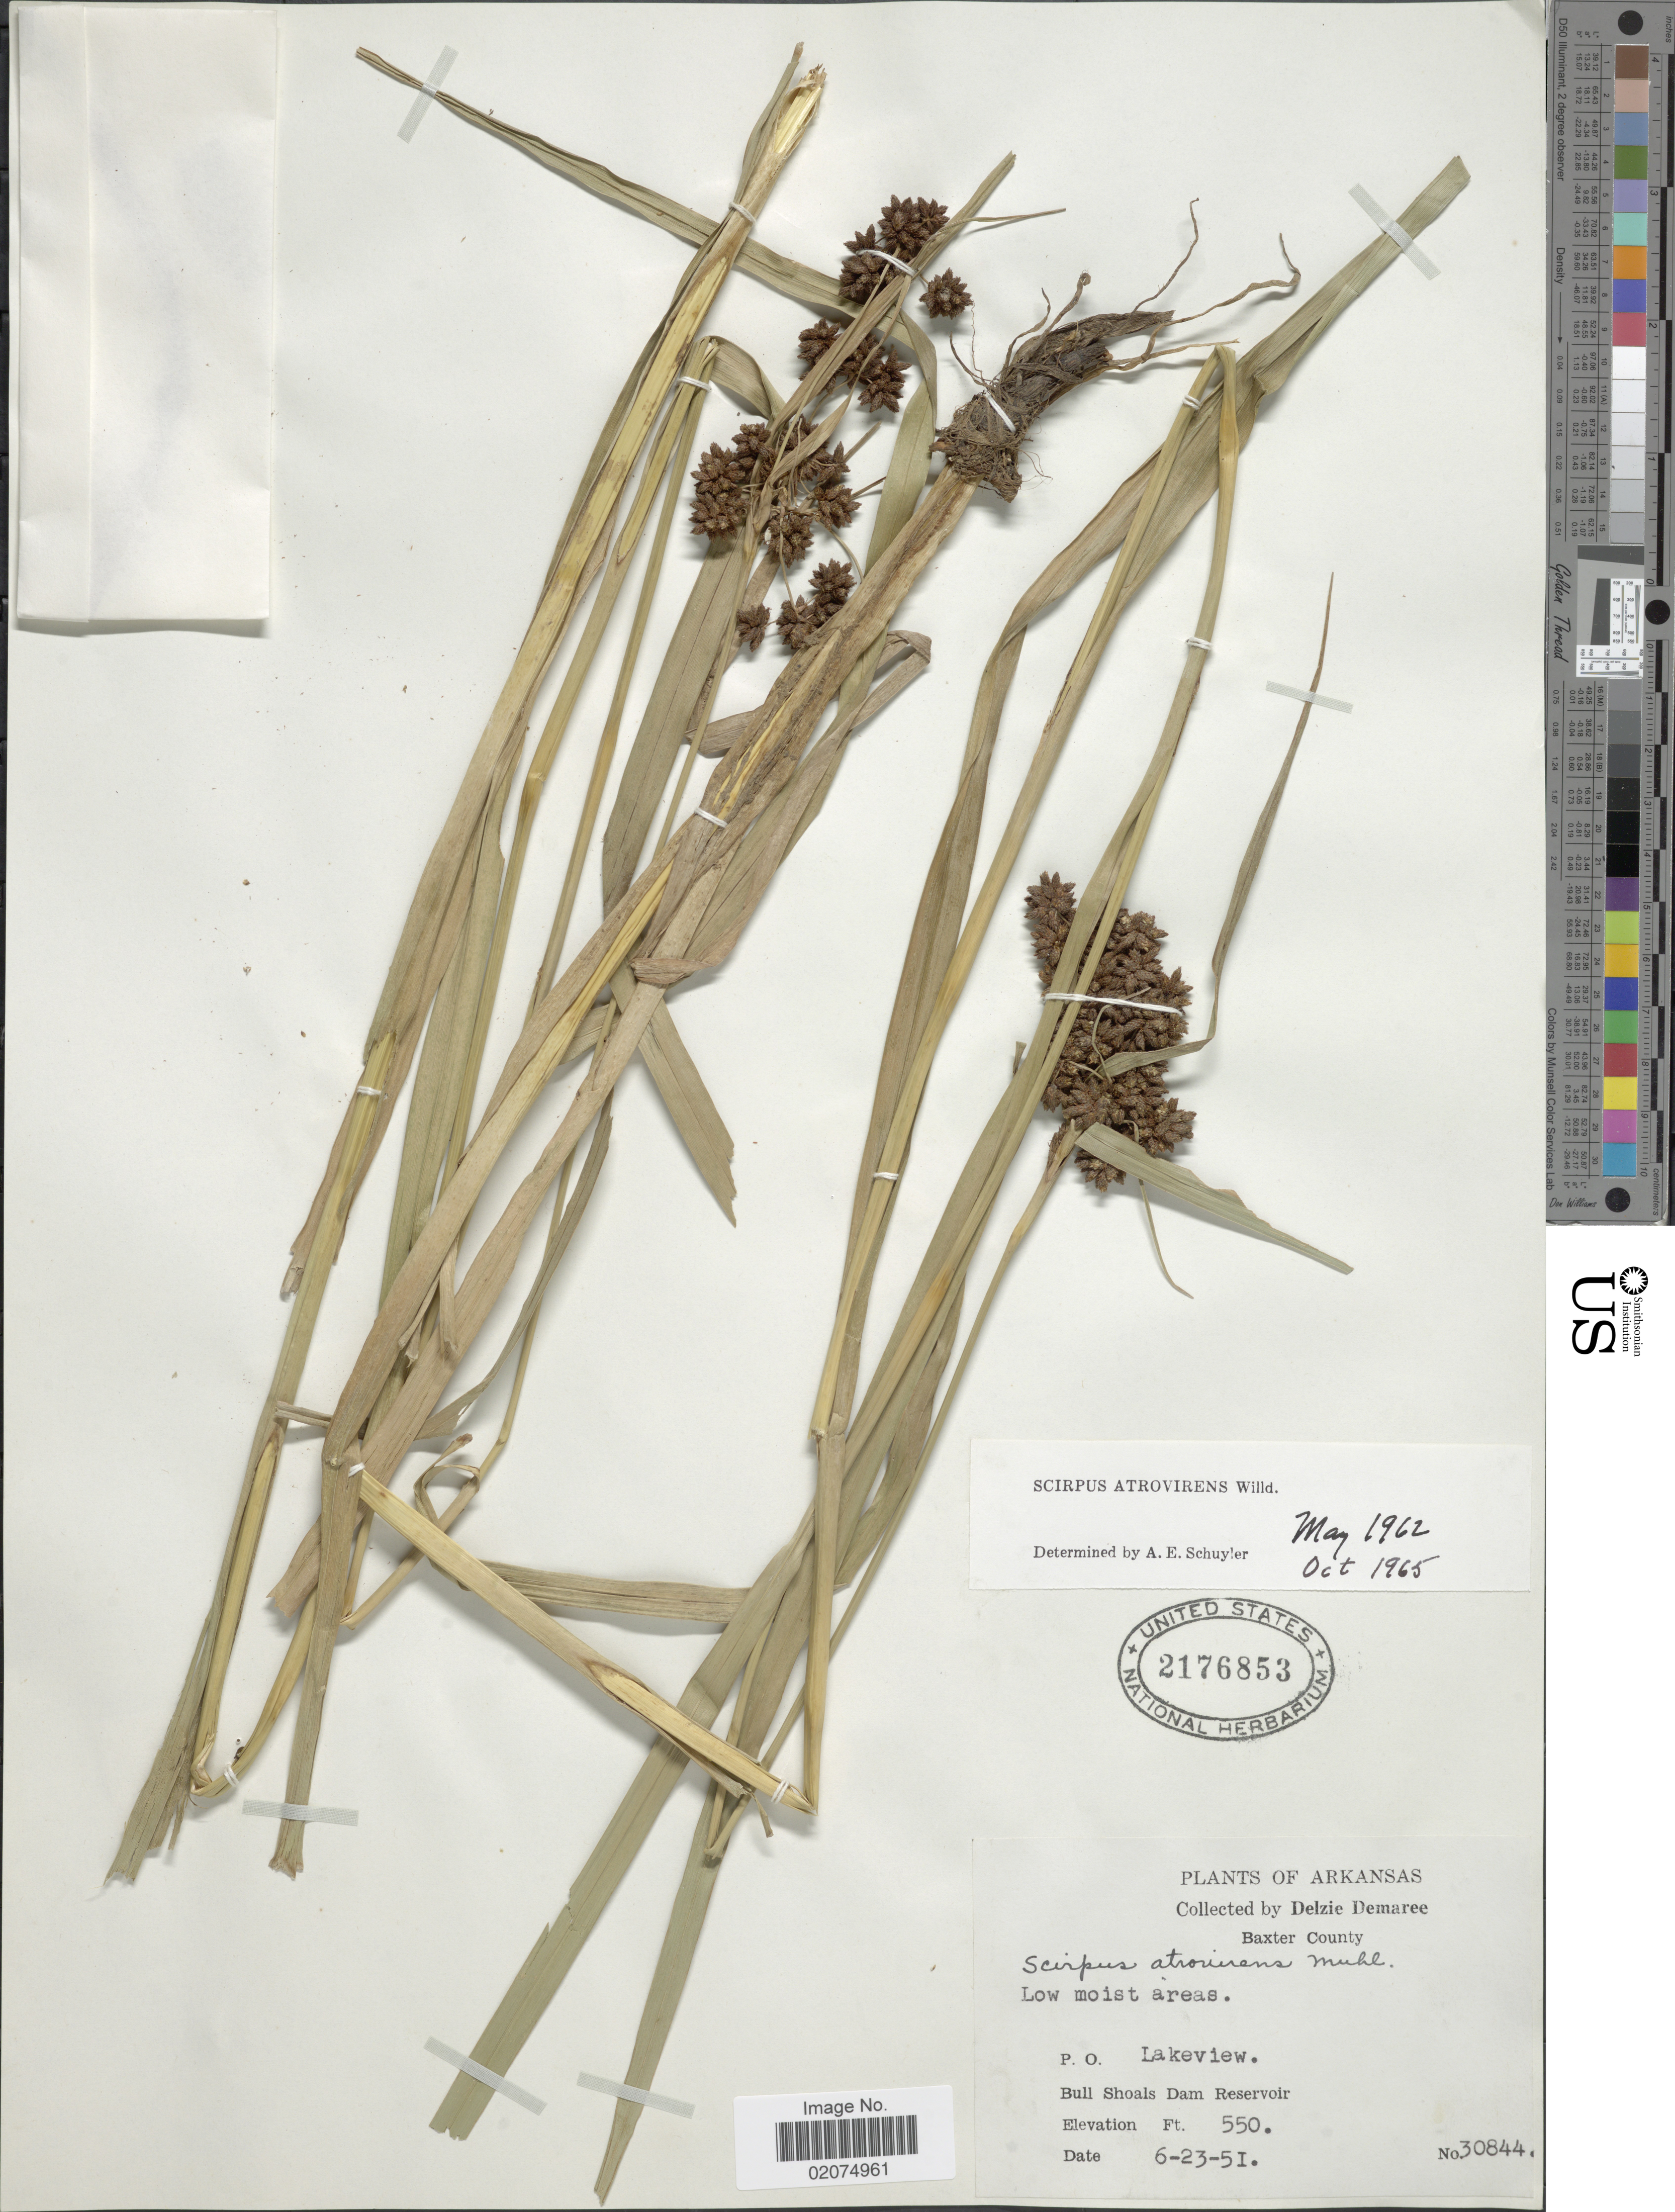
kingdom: Plantae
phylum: Tracheophyta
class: Liliopsida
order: Poales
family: Cyperaceae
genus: Scirpus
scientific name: Scirpus atrovirens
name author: Willd.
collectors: D. Demaree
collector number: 30844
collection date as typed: Transcribed d/m/y: 23/6/51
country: United States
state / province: Arkansas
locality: Baxter County, P.O. Lakeview, Bull Shoals Dam Reservoir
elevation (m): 168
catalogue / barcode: US 2176853